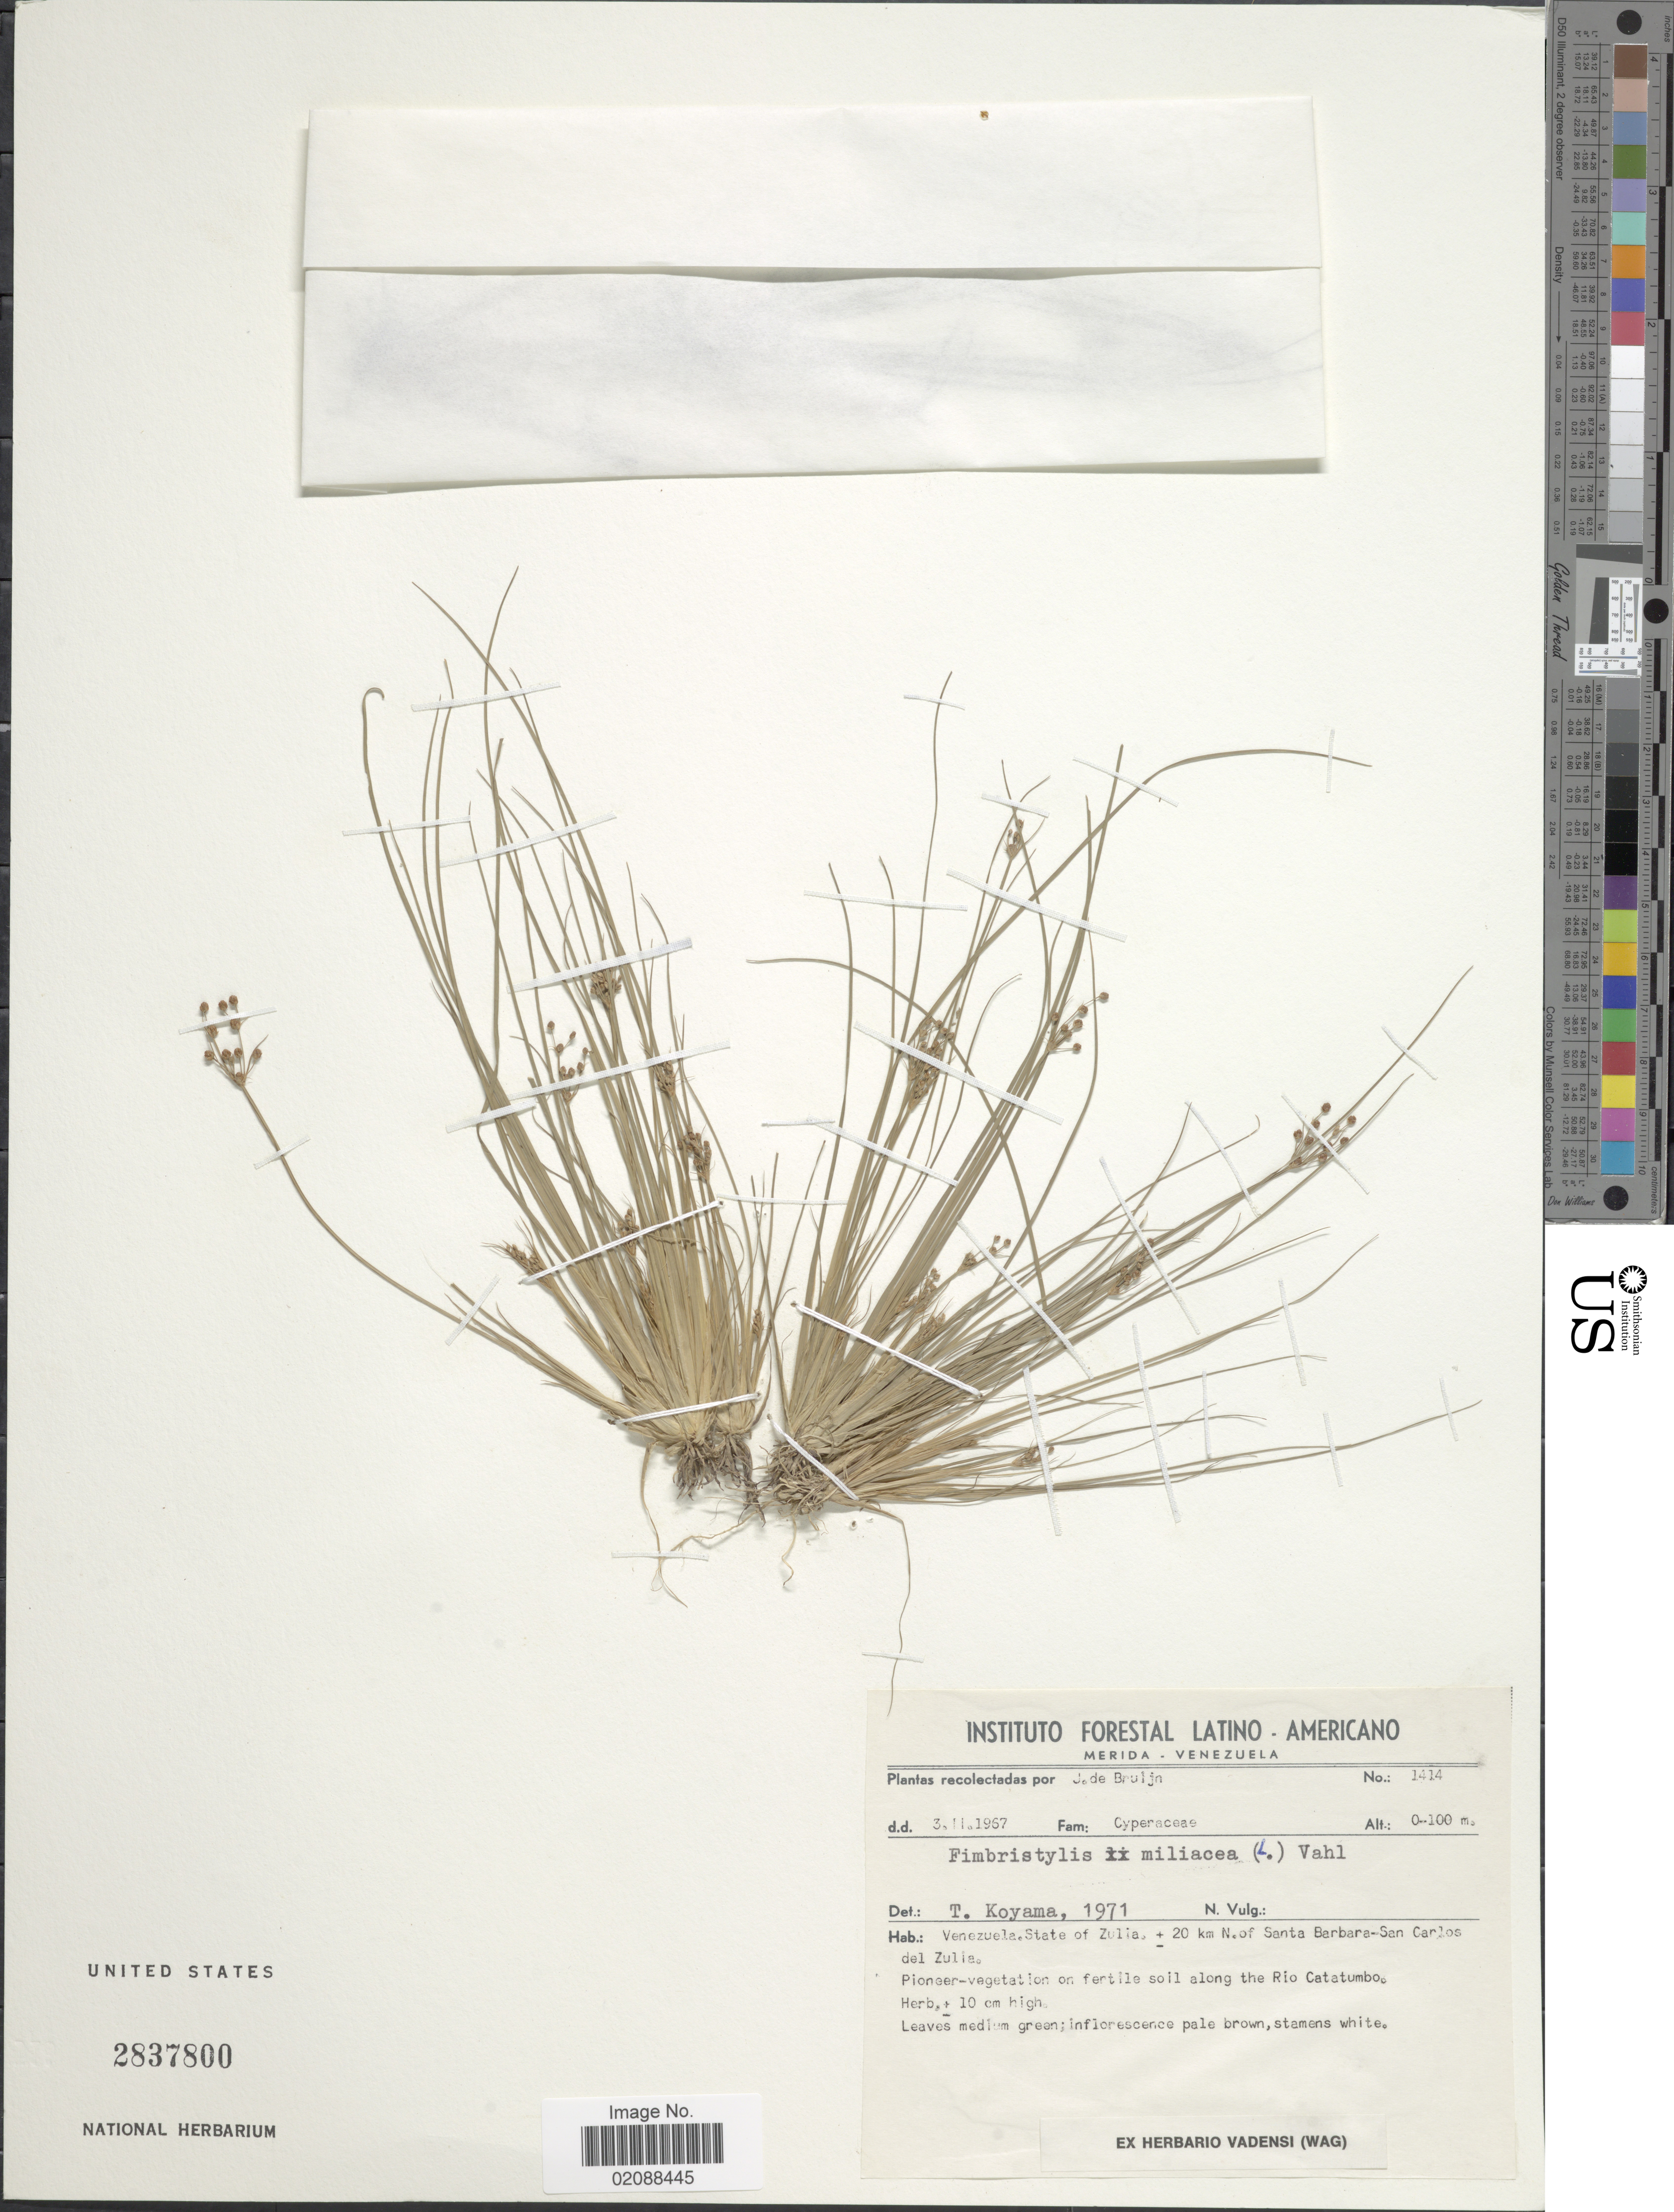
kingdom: Plantae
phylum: Tracheophyta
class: Liliopsida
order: Poales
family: Cyperaceae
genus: Fimbristylis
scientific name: Fimbristylis littoralis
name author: Gaudich.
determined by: Strong, M. T., (US), Smithsonian Institution - National Museum of Natural History (UNITED STATES)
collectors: J. Bruijn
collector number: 1414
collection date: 1967-02-03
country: Venezuela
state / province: Zulia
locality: ± 20 km N. of Santa Barbara-San Carlos del Zulia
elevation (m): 100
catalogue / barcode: US 2837800